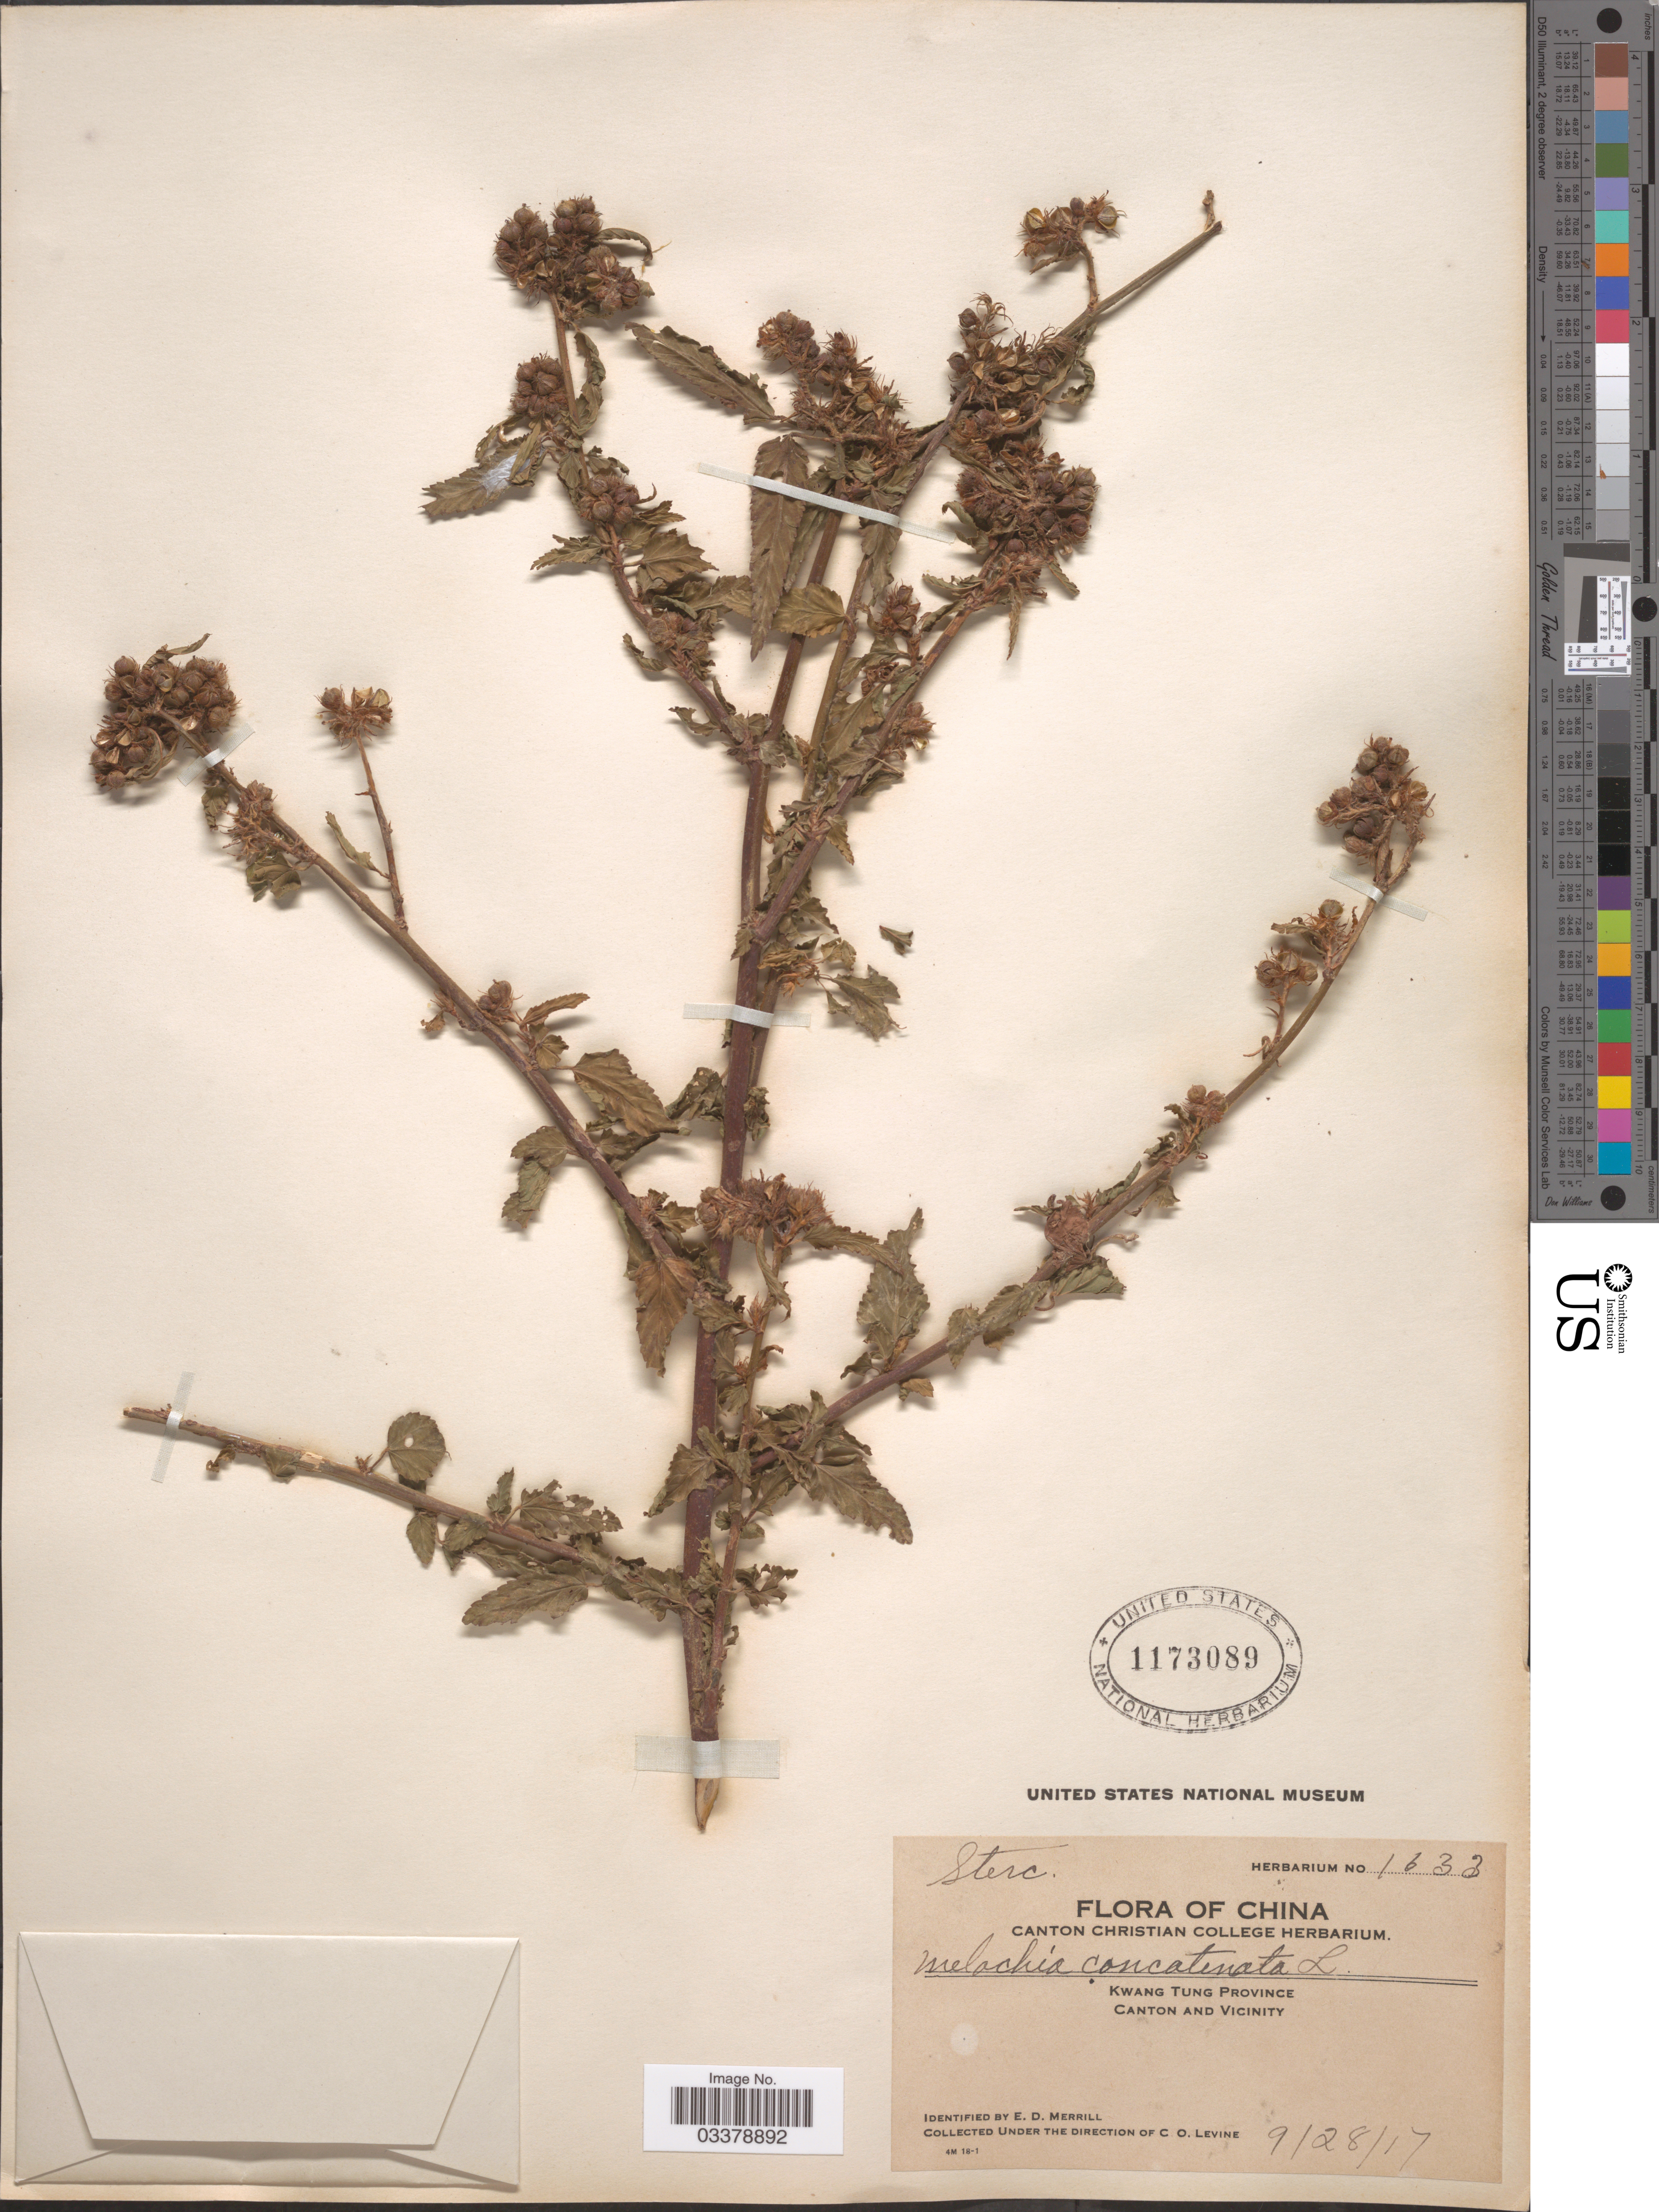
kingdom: Plantae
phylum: Tracheophyta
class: Magnoliopsida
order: Malvales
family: Malvaceae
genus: Melochia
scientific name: Melochia corchorifolia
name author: L.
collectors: C. O. Levine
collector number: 1633*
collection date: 1917-09-28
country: China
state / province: Guangdong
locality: Kwang Tung Province, Canton and Vicinity.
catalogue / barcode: US 1173089